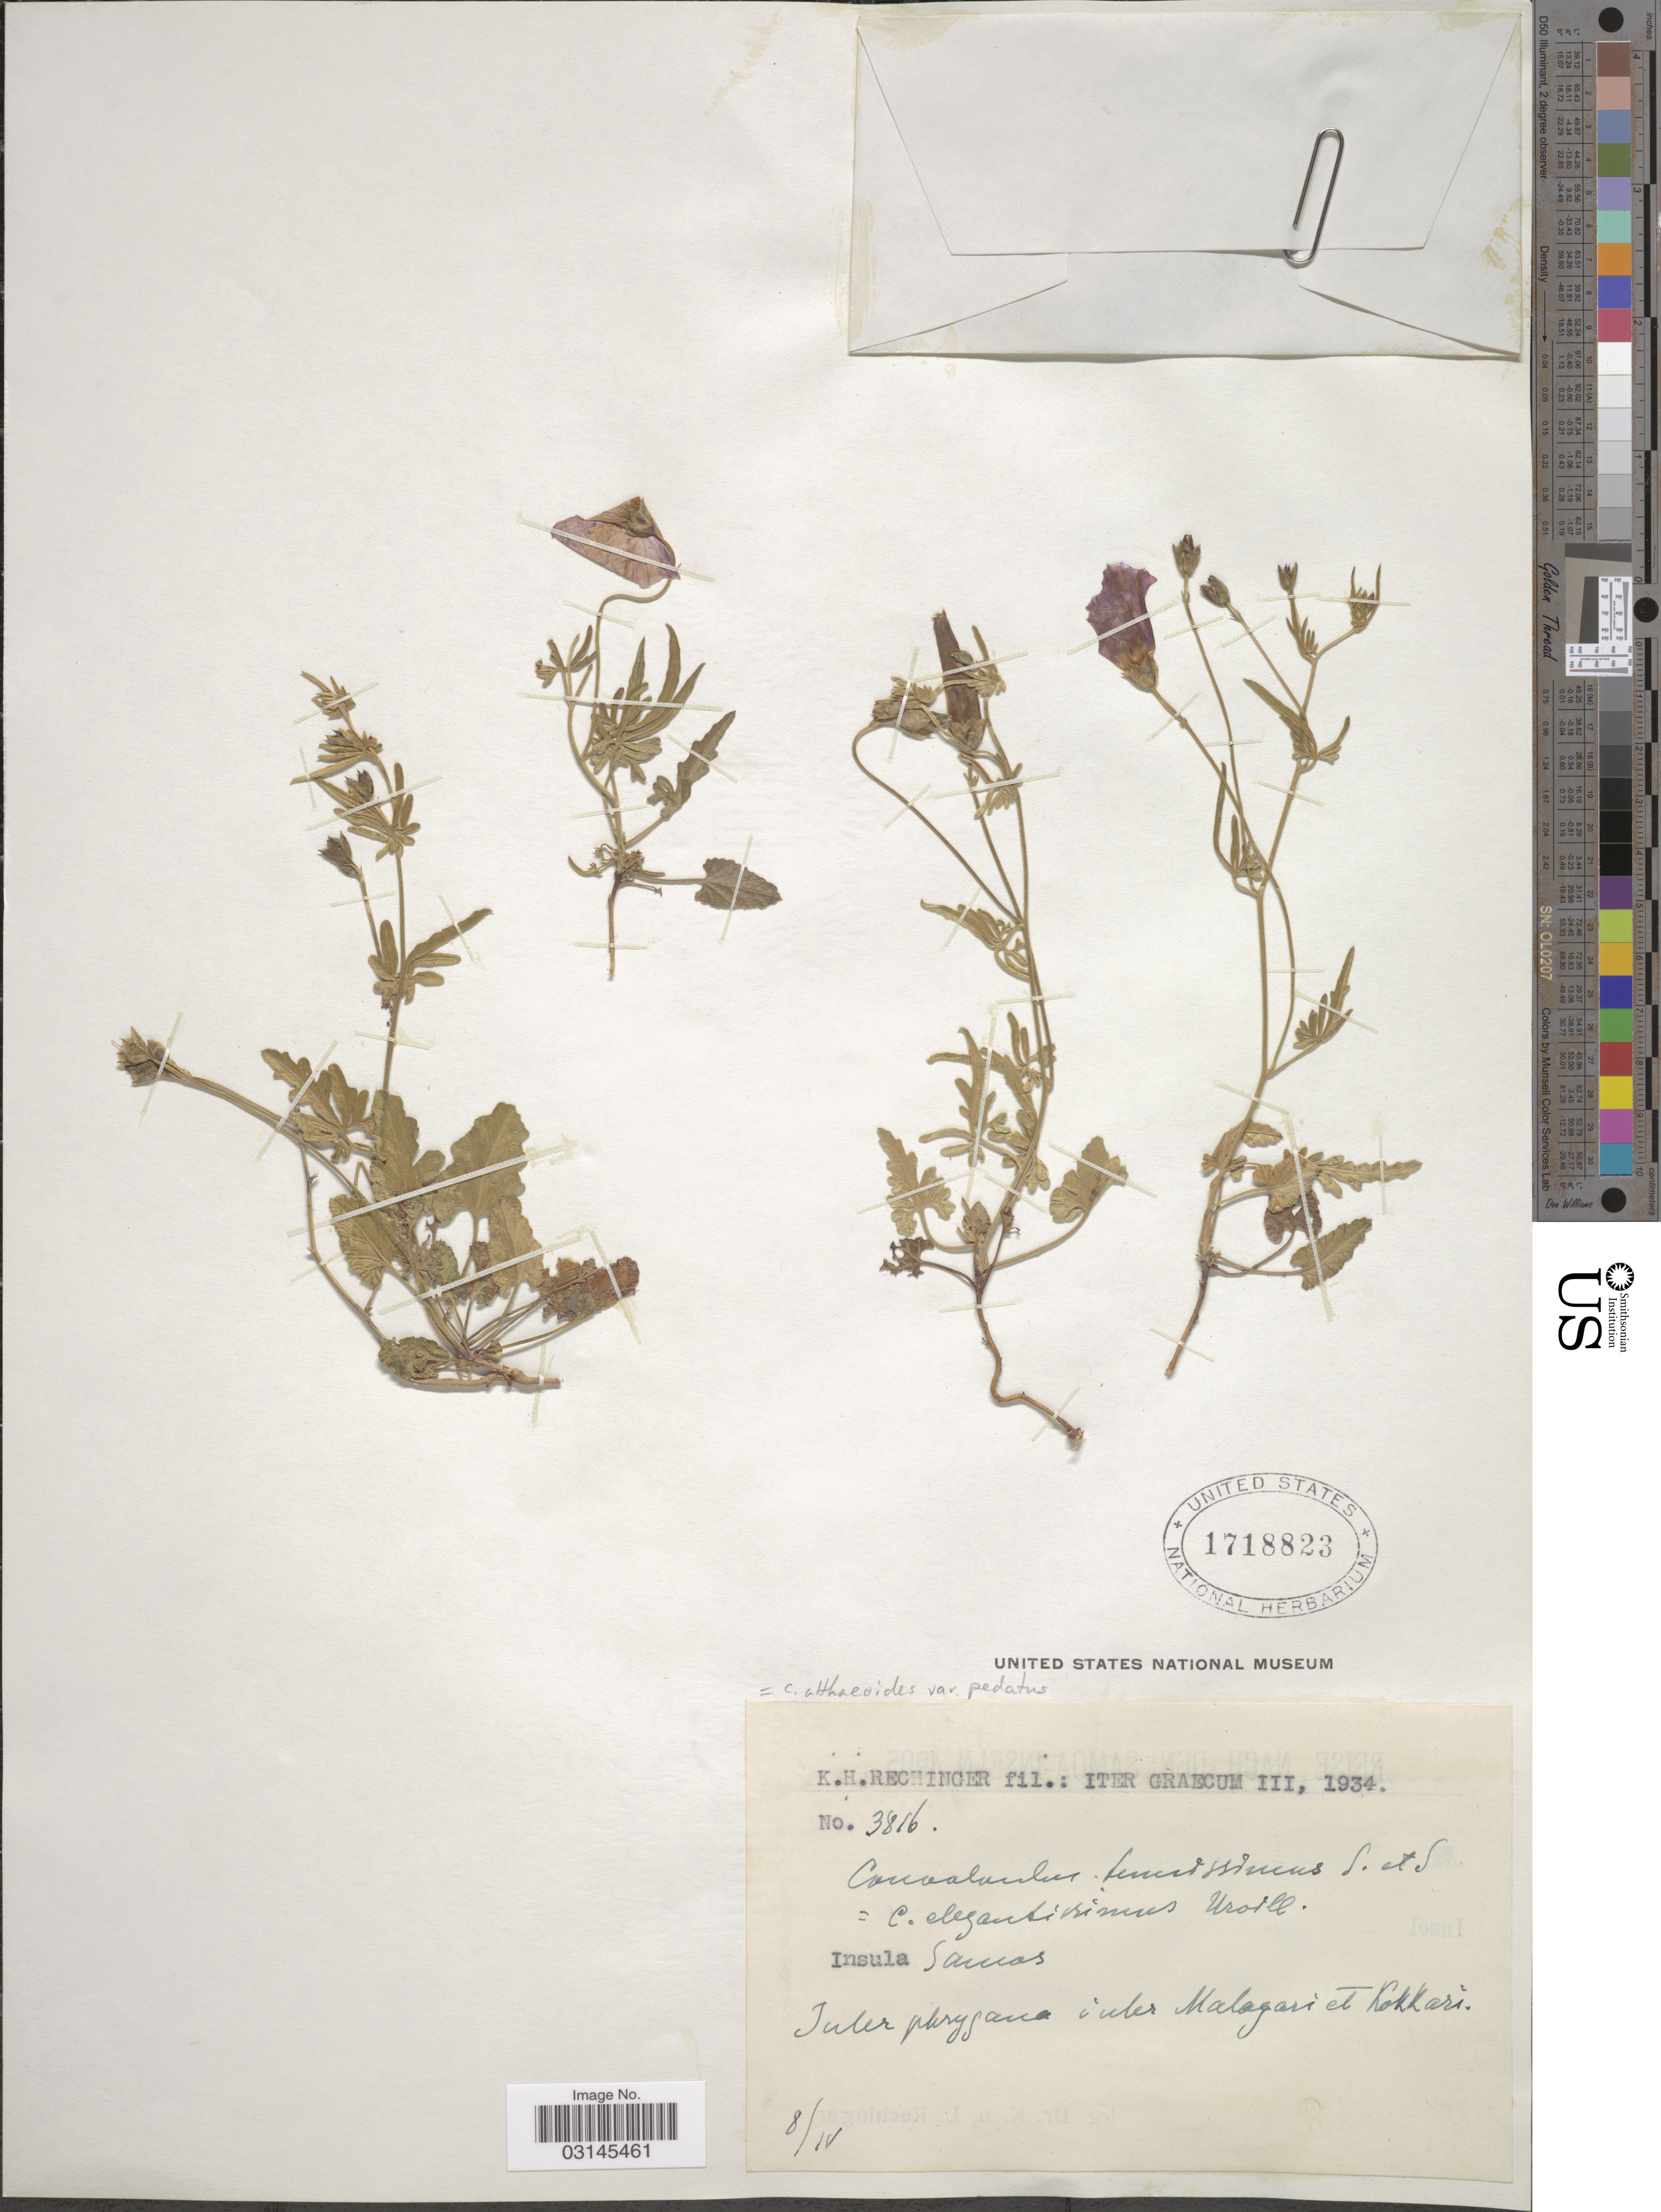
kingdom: Plantae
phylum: Tracheophyta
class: Magnoliopsida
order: Solanales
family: Convolvulaceae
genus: Convolvulus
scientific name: Convolvulus althaeoides var. pedatus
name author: Choisy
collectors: K. H. Rechinger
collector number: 3816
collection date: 1934-04-08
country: Greece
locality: Iter Graecum. Insula Samas. Inter phrygana inter Malagari et Kokkari.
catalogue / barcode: US 1718823